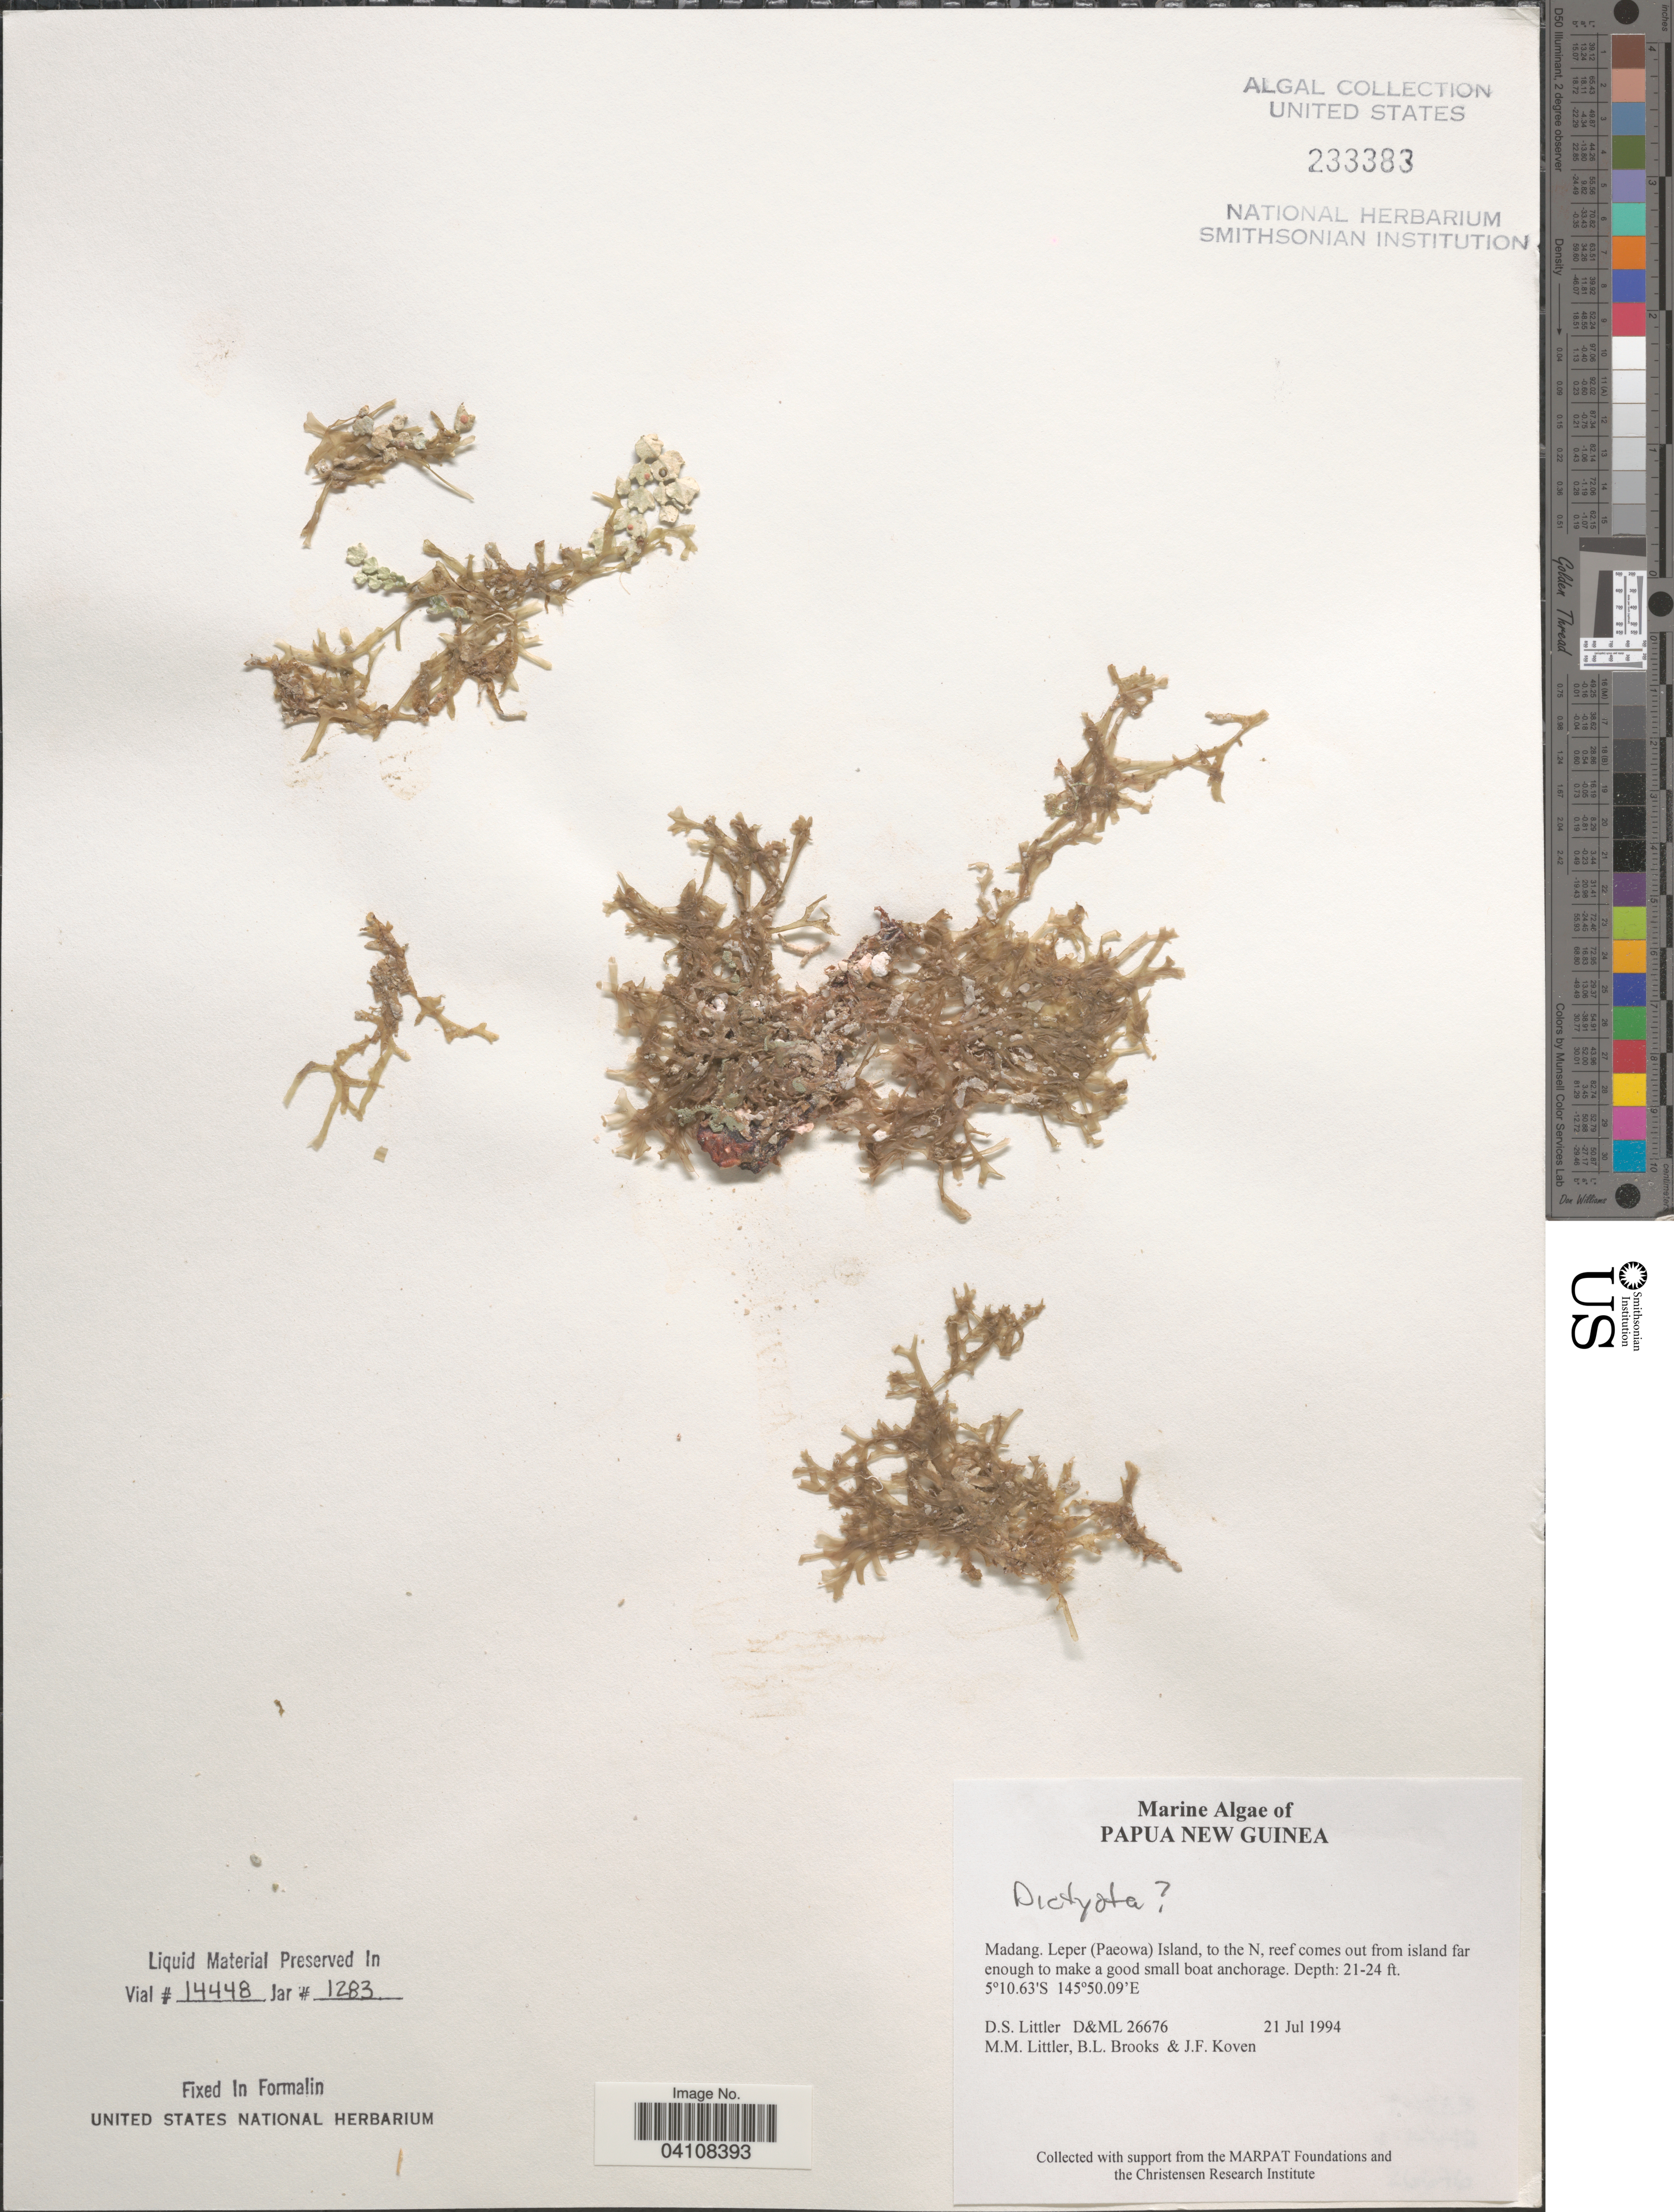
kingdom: Chromista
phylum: Ochrophyta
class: Phaeophyceae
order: Dictyotales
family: Dictyotaceae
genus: Dictyota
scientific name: Dictyota sp.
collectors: D. S. Littler, B. Brooks & J. Koven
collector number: D&ML26676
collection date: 1994-07-21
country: Papua New Guinea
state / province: Madang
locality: Leper (Paeowa) Island, to the N, reef comes out from island far enough to make a good small boat anchorage.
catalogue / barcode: US 233383